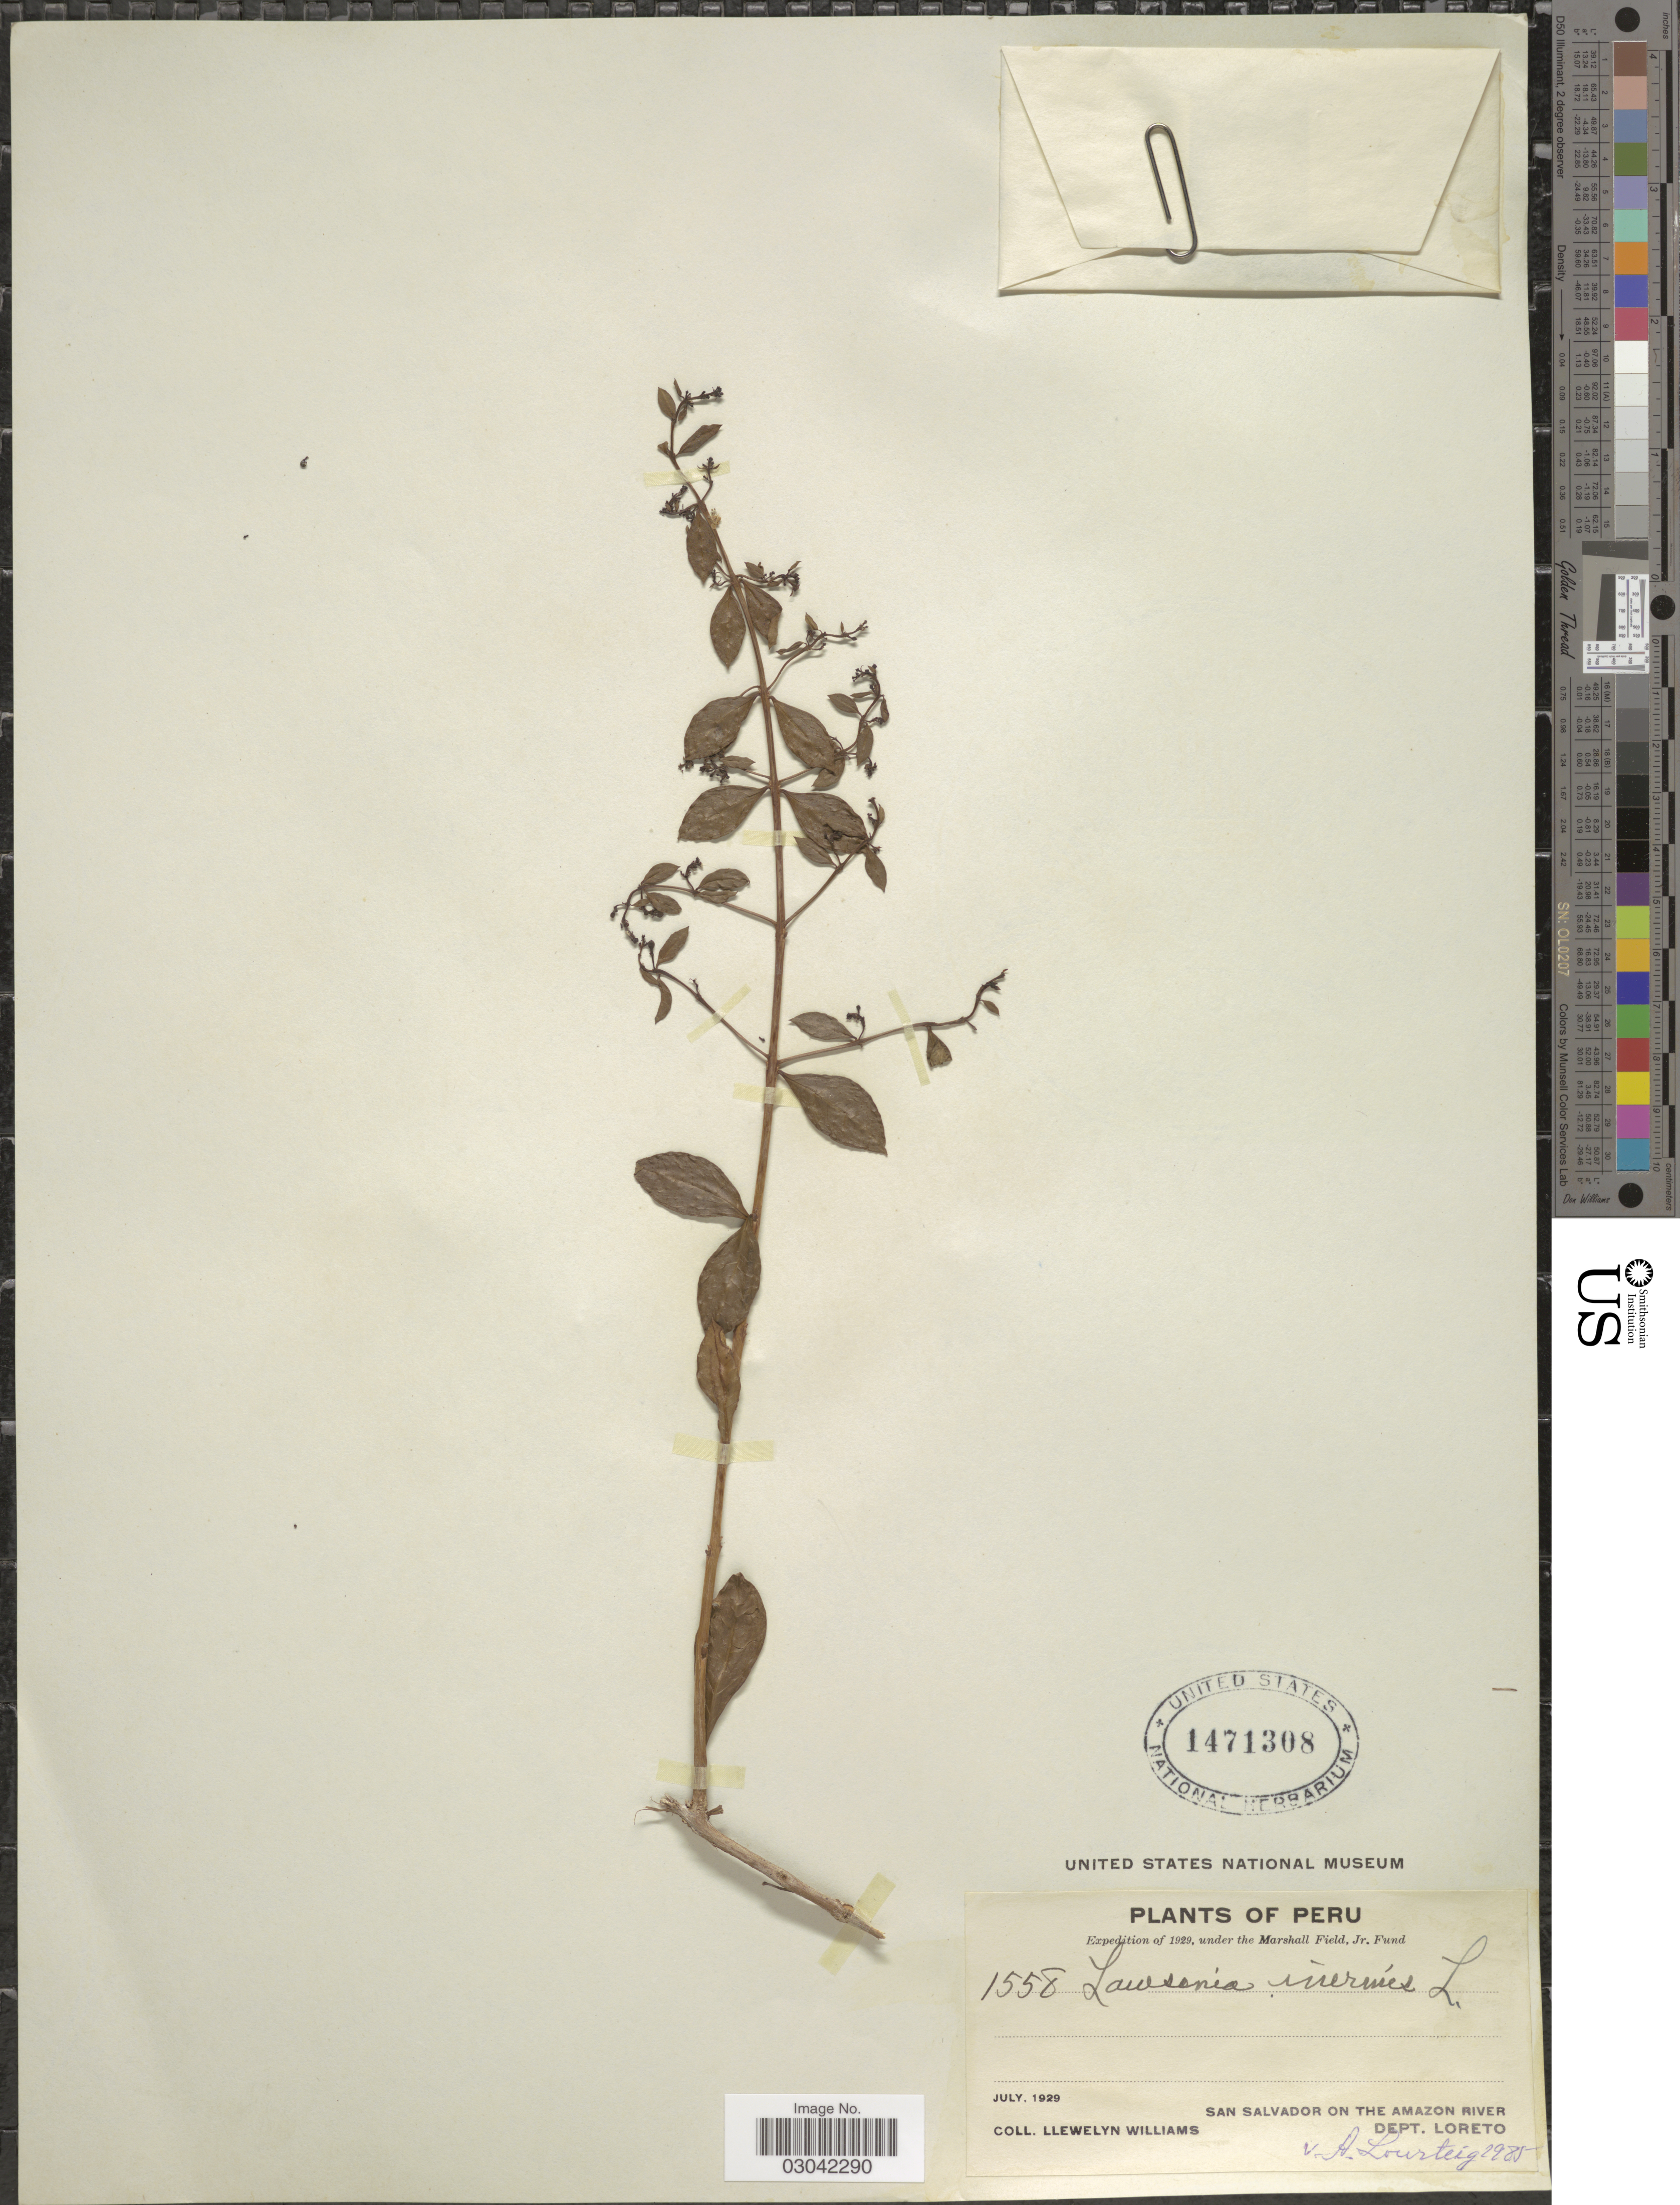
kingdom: Plantae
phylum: Tracheophyta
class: Magnoliopsida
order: Myrtales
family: Lythraceae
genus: Lawsonia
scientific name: Lawsonia inermis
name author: L.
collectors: Ll. Williams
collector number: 1558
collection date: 1929-07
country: Peru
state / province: Loreto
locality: San Salvador on the Amazon River, Dept. Loreto.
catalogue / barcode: US 1471308